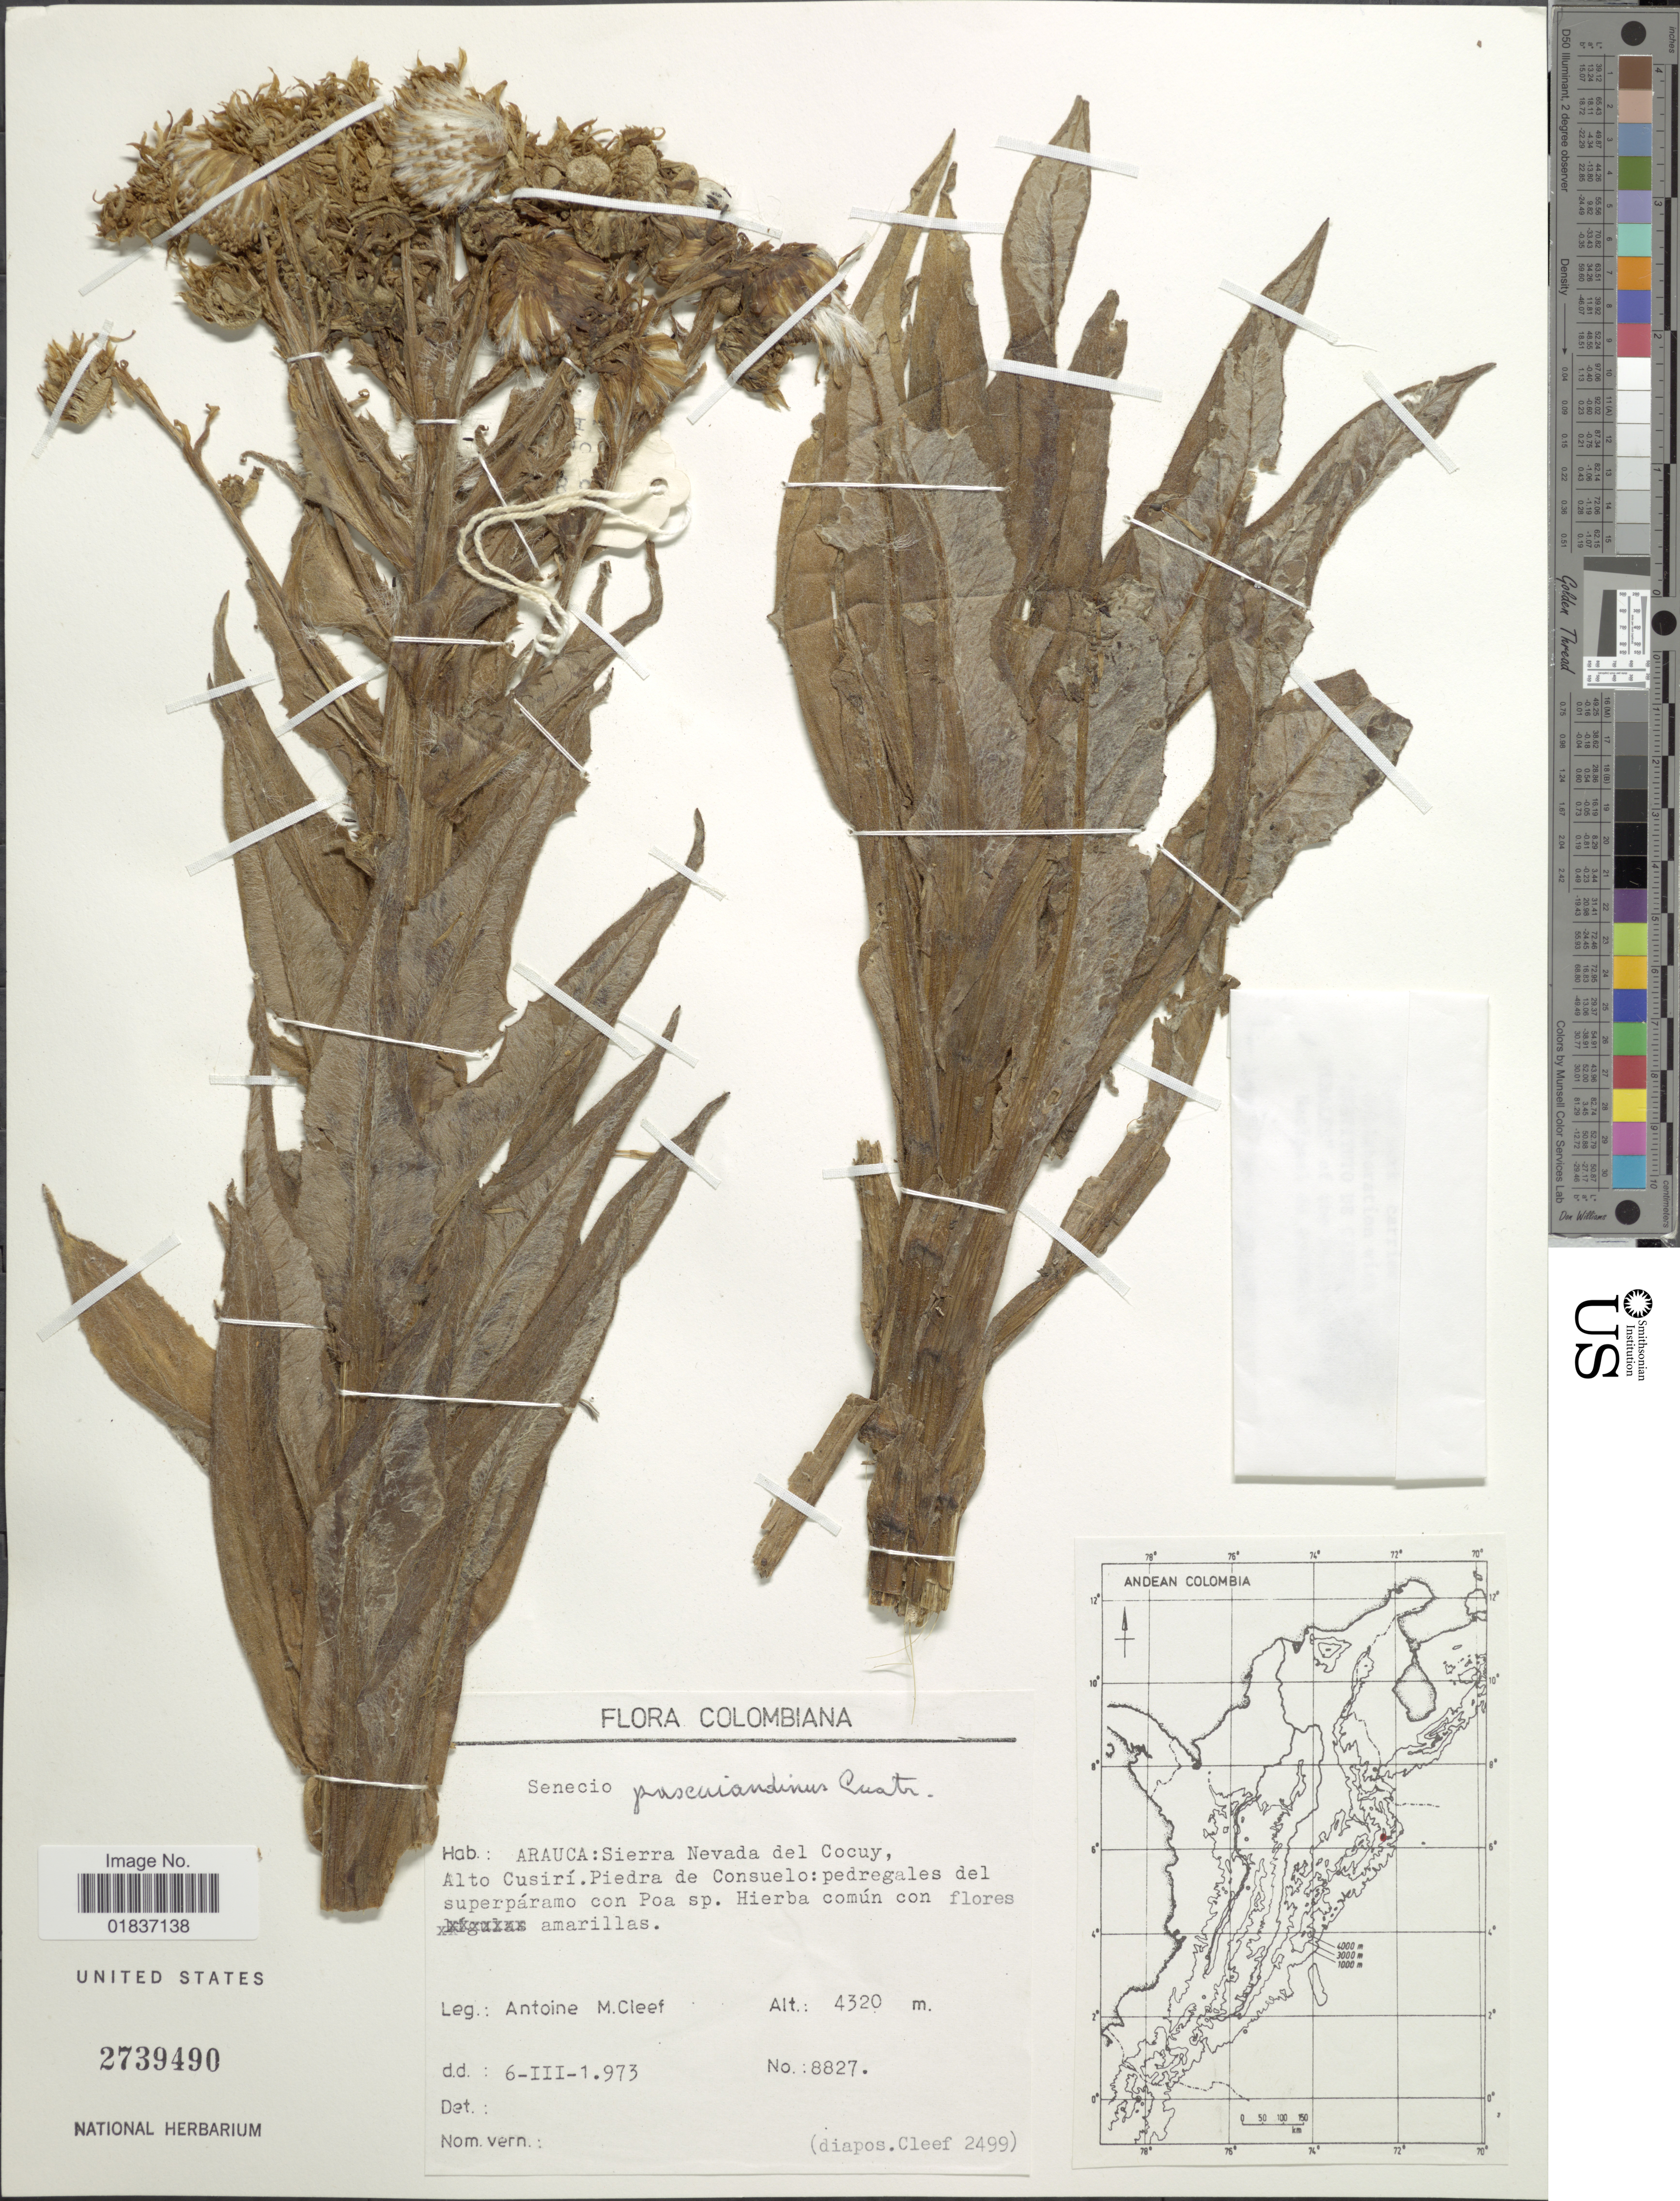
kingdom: Plantae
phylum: Tracheophyta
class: Magnoliopsida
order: Asterales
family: Asteraceae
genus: Senecio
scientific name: Senecio pascuiandinus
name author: Cuatrec.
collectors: A. M. Cleef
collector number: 8827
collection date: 1973-03-06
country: Colombia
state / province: Arauca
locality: Arauca: Sierra Nevada del Cocuy, Alto Cusiri. Piedra de Consuelo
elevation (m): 4320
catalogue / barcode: US 2739490